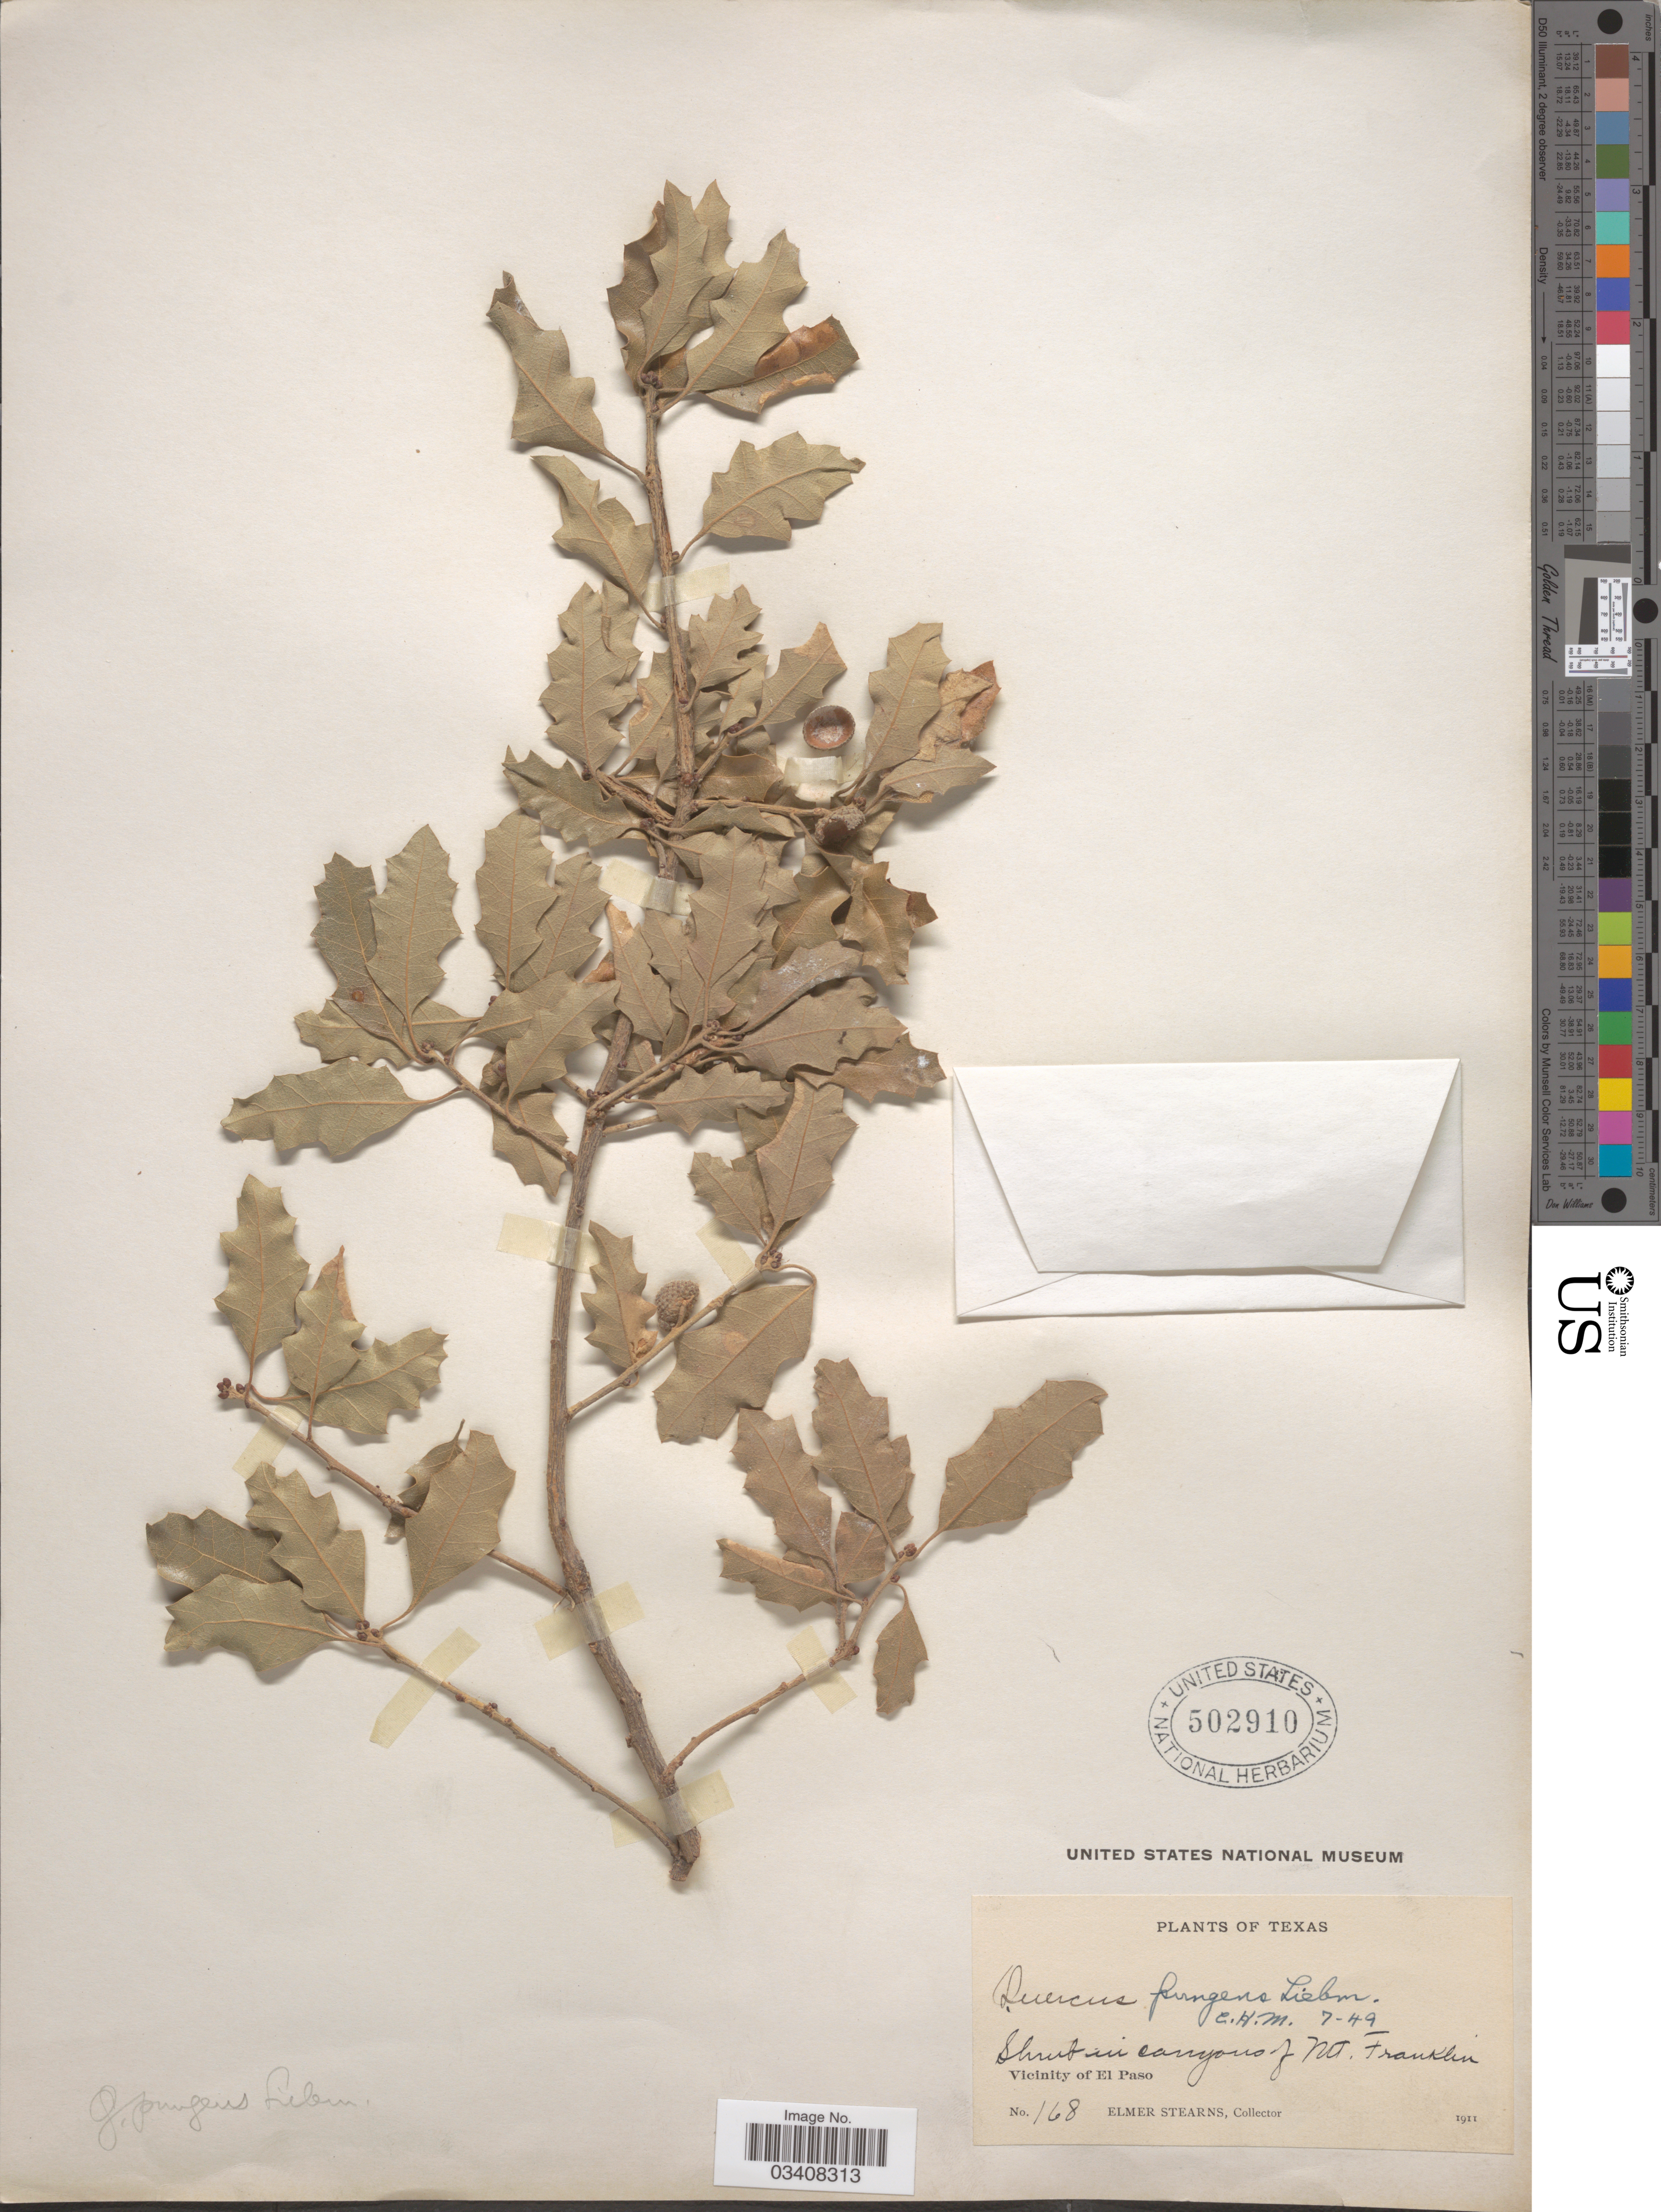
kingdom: Plantae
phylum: Tracheophyta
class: Magnoliopsida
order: Fagales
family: Fagaceae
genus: Quercus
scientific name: Quercus pungens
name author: Liebm.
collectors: E. Stearns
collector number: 168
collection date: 1911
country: United States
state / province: Texas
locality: Shrub in canyons of Mt. Franklin. Vicinity of El Paso.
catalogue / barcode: US 502910